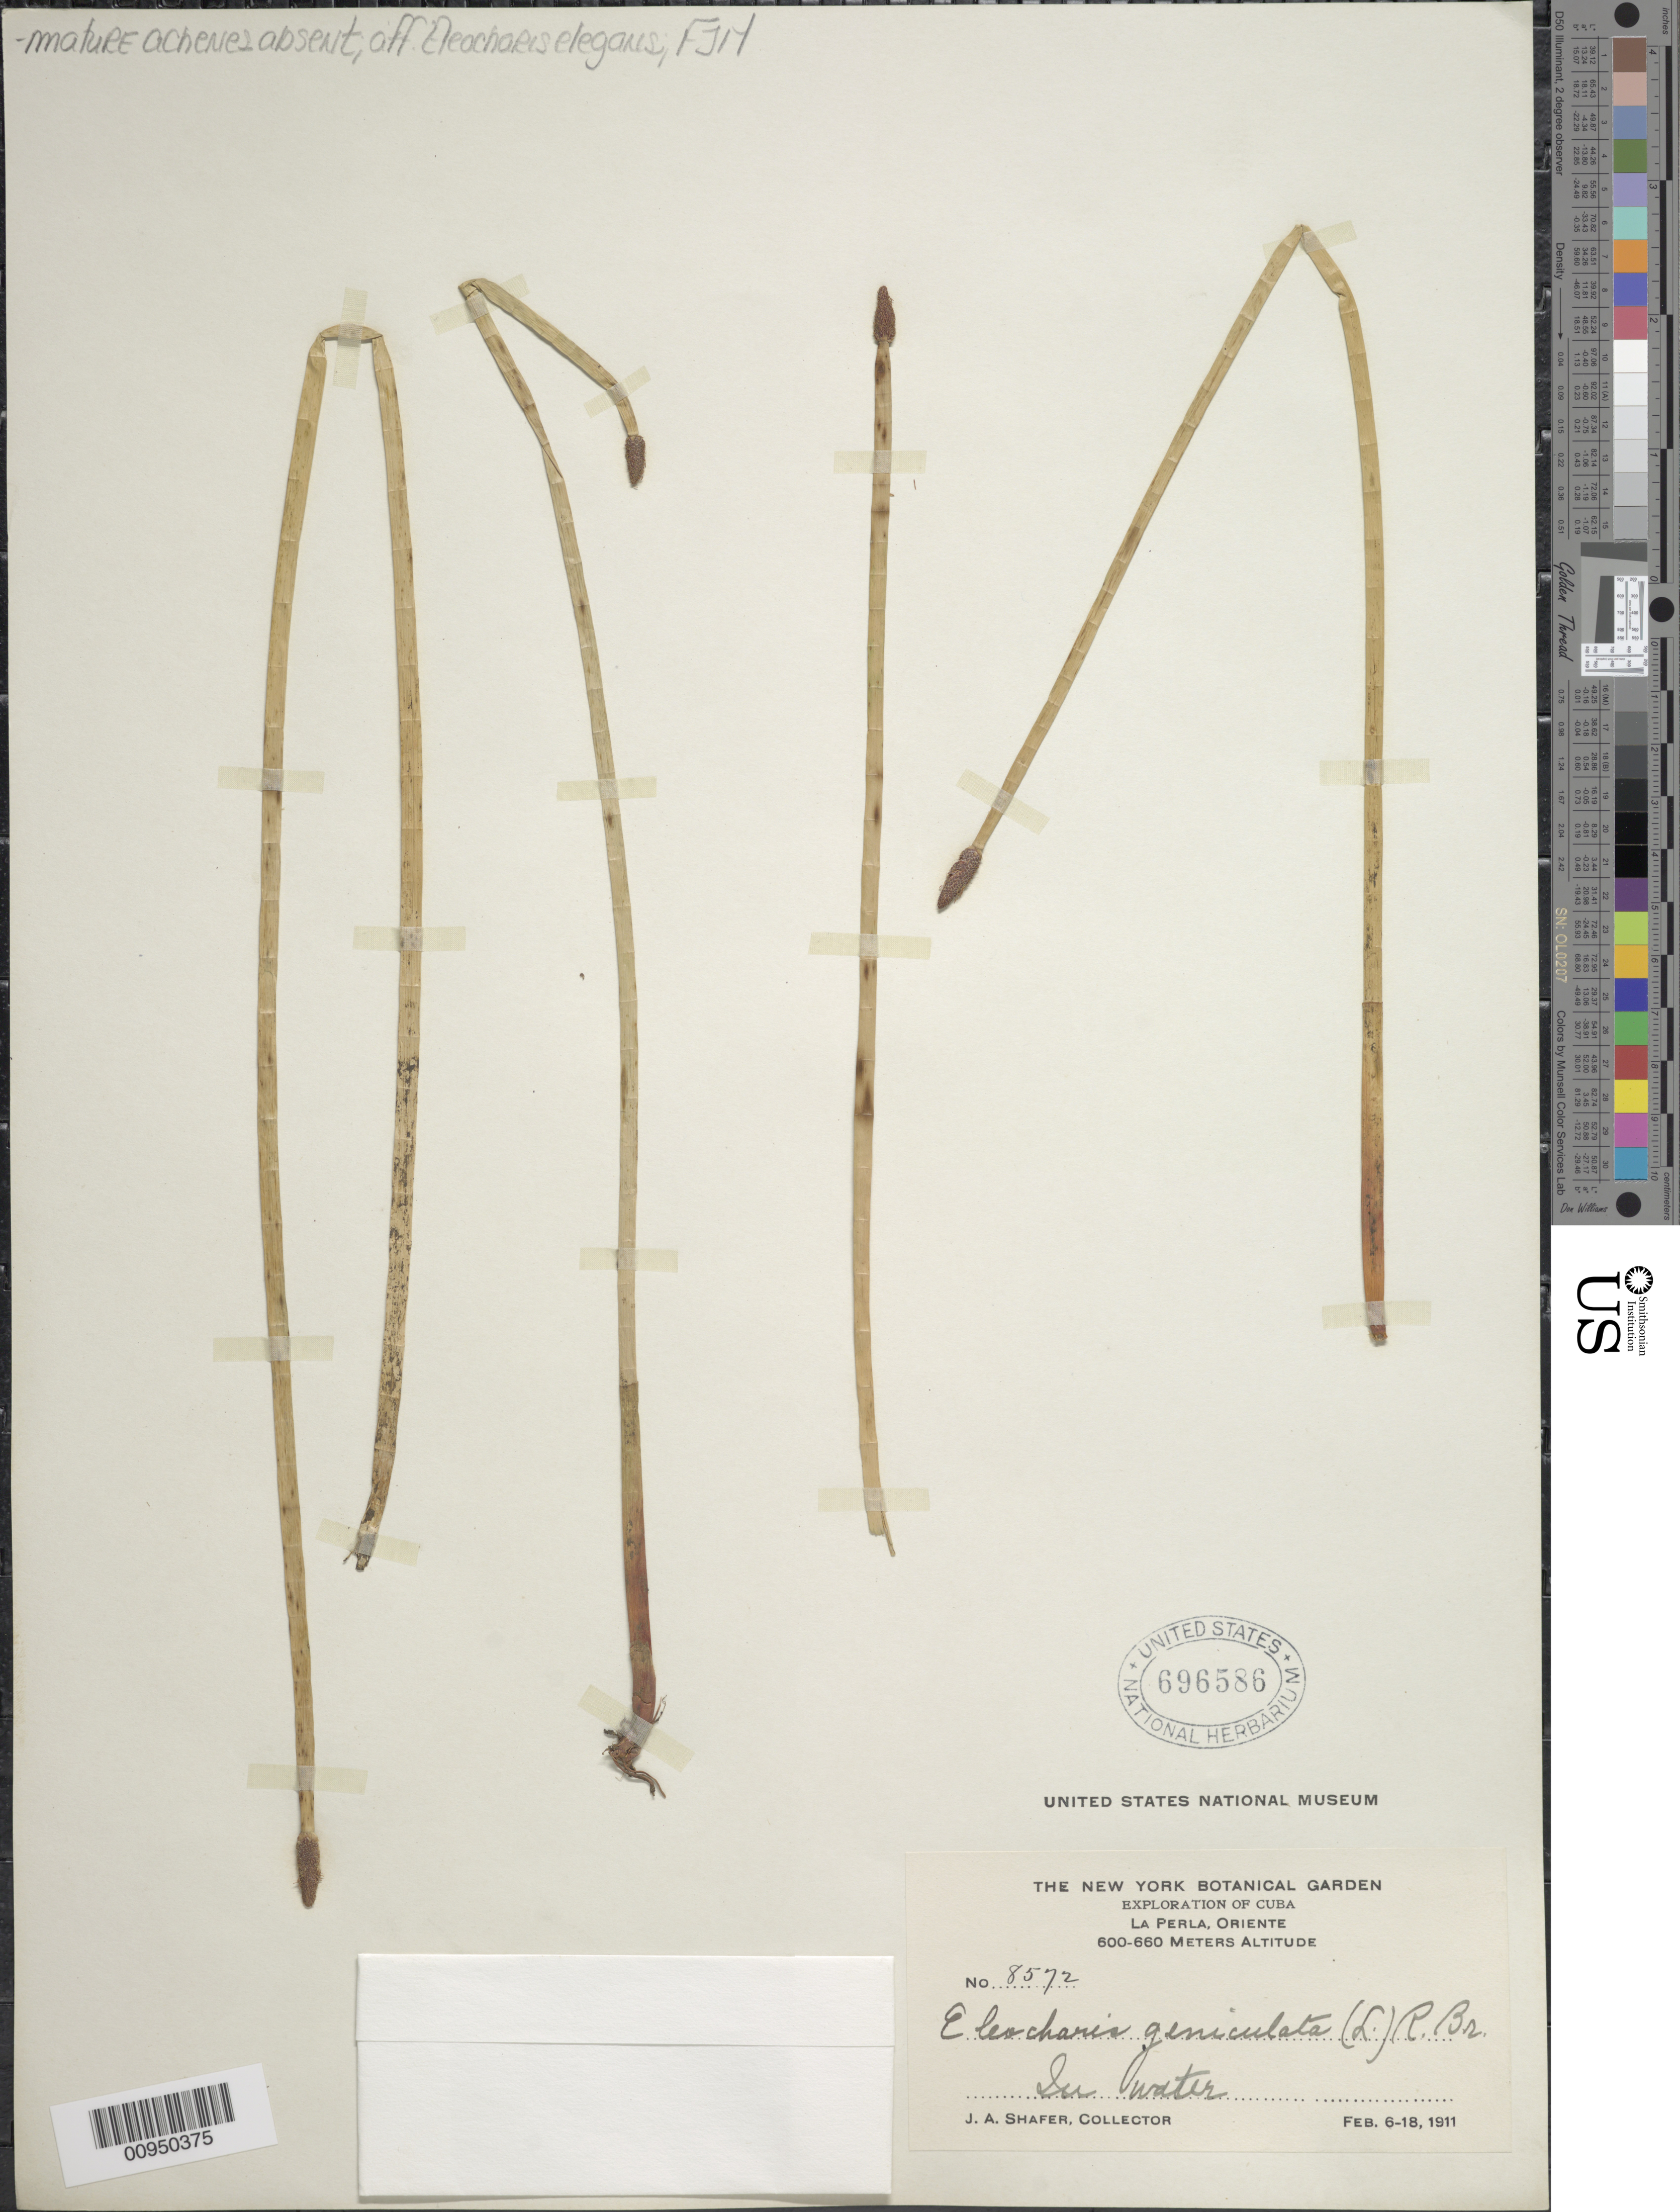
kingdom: Plantae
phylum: Tracheophyta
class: Liliopsida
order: Poales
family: Cyperaceae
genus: Eleocharis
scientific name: Eleocharis elegans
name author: (Kunth) Roem. & Schult.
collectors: J. A. Shafer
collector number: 8572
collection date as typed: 06 Feb 1911 to 18 Feb 1911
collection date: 1911-02-06/1911-02-18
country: Cuba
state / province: Oriente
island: Cuba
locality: La Perle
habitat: In water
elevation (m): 600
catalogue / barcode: US 696586